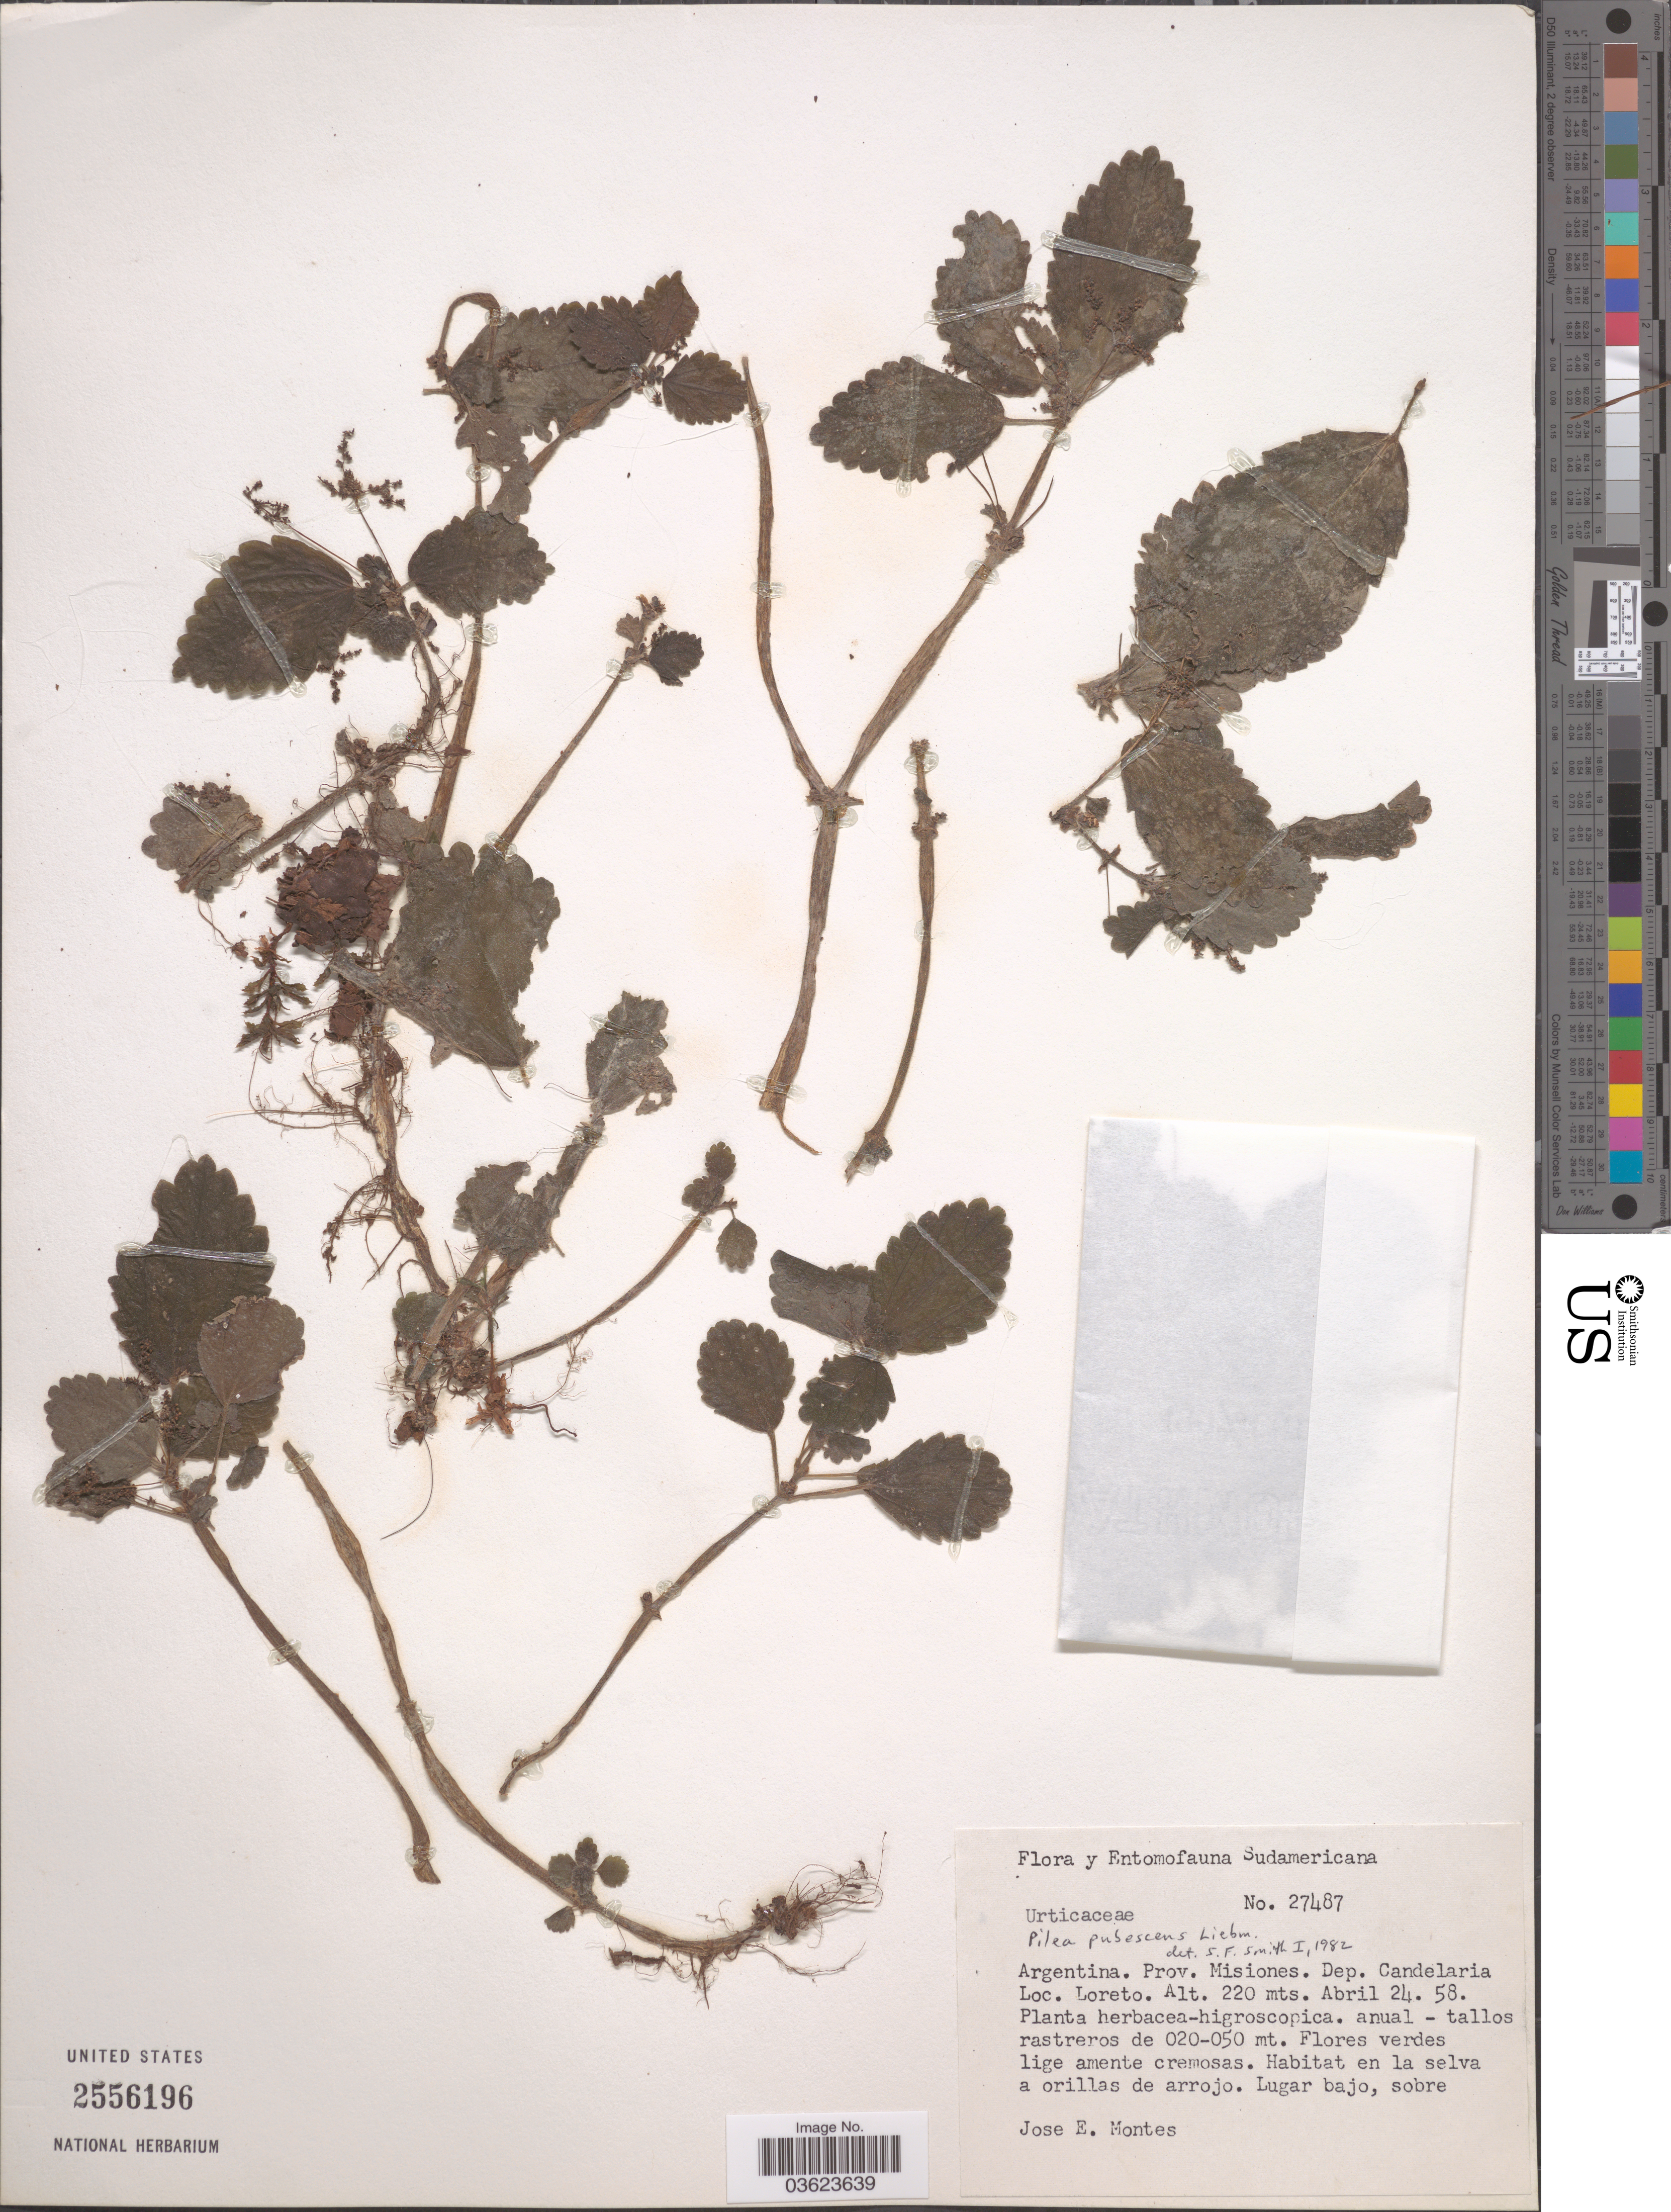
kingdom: Plantae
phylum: Tracheophyta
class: Magnoliopsida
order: Rosales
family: Urticaceae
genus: Pilea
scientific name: Pilea pubescens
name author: Liebm.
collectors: J. E. Montes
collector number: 27487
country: Argentina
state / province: Misiones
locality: Entomofauna Sudamericana. Dep. Candelaria. Loreto.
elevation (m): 220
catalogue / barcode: US 2556196